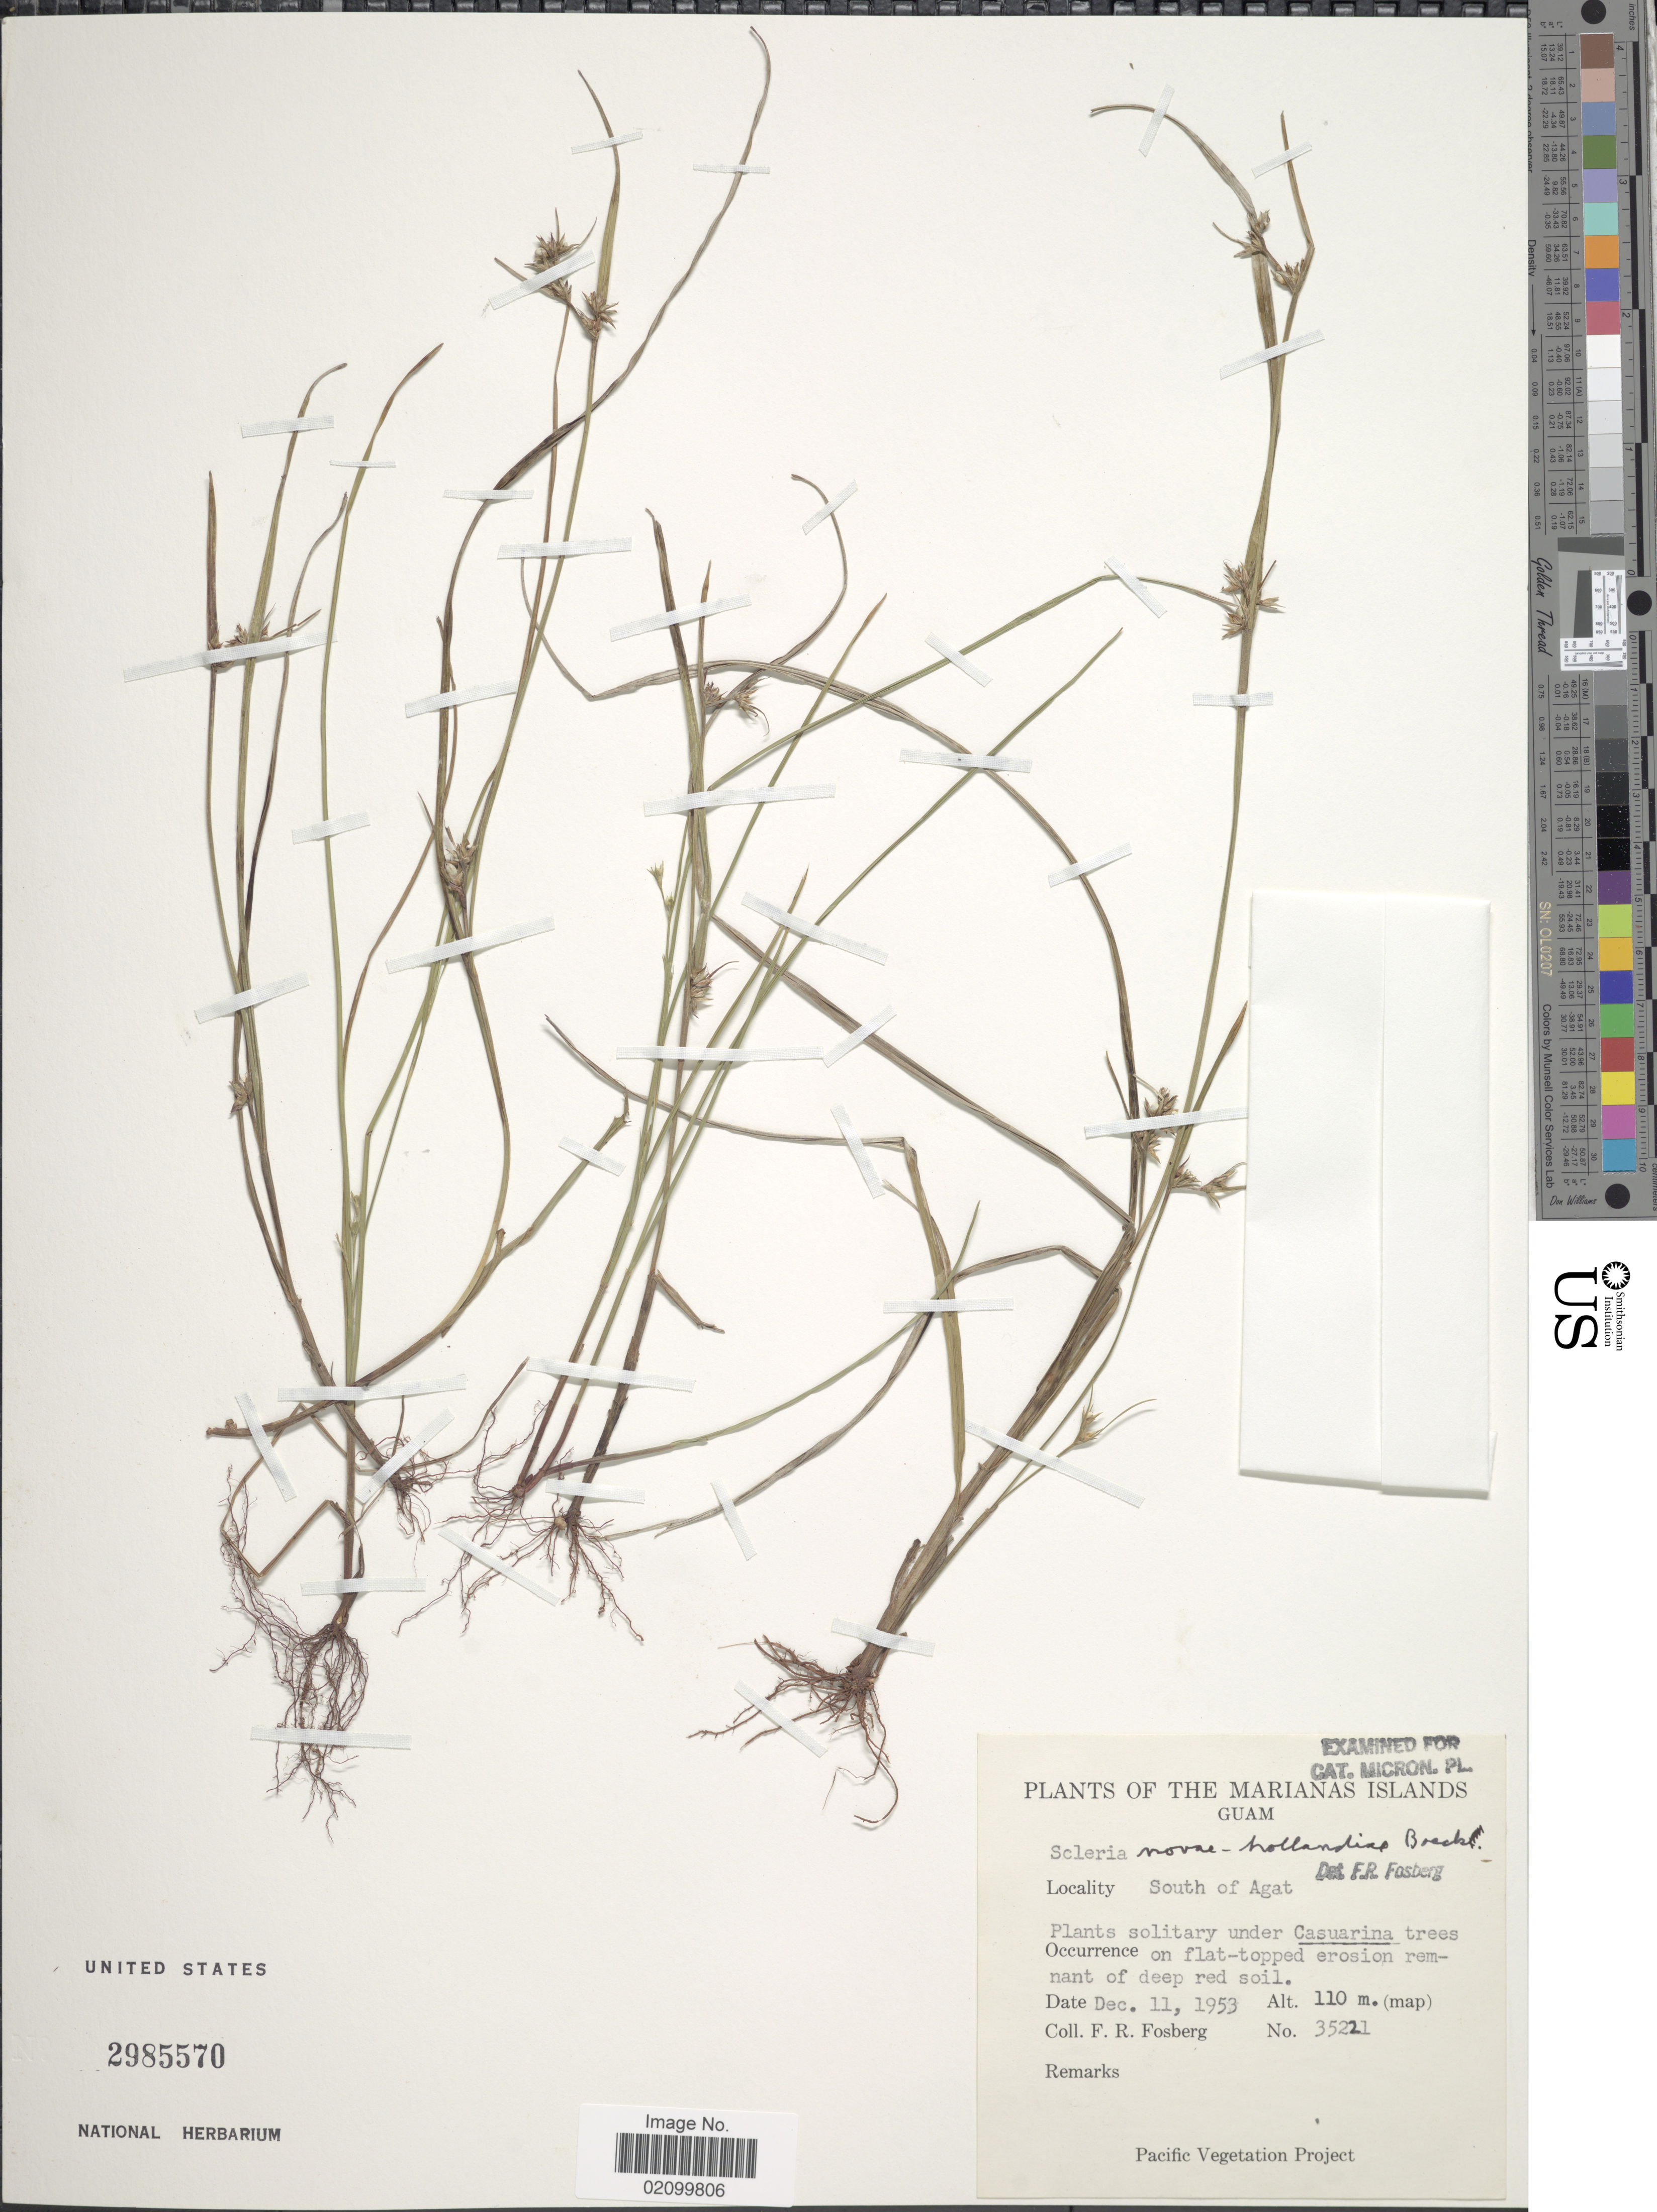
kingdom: Plantae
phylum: Tracheophyta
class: Liliopsida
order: Poales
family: Cyperaceae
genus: Scleria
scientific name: Scleria novae-hollandiae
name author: Boeckeler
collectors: F. R. Fosberg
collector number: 35221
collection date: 1953-12-11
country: Guam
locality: Marianas Islands. Guam, South of Agat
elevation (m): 110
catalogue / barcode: US 2985570